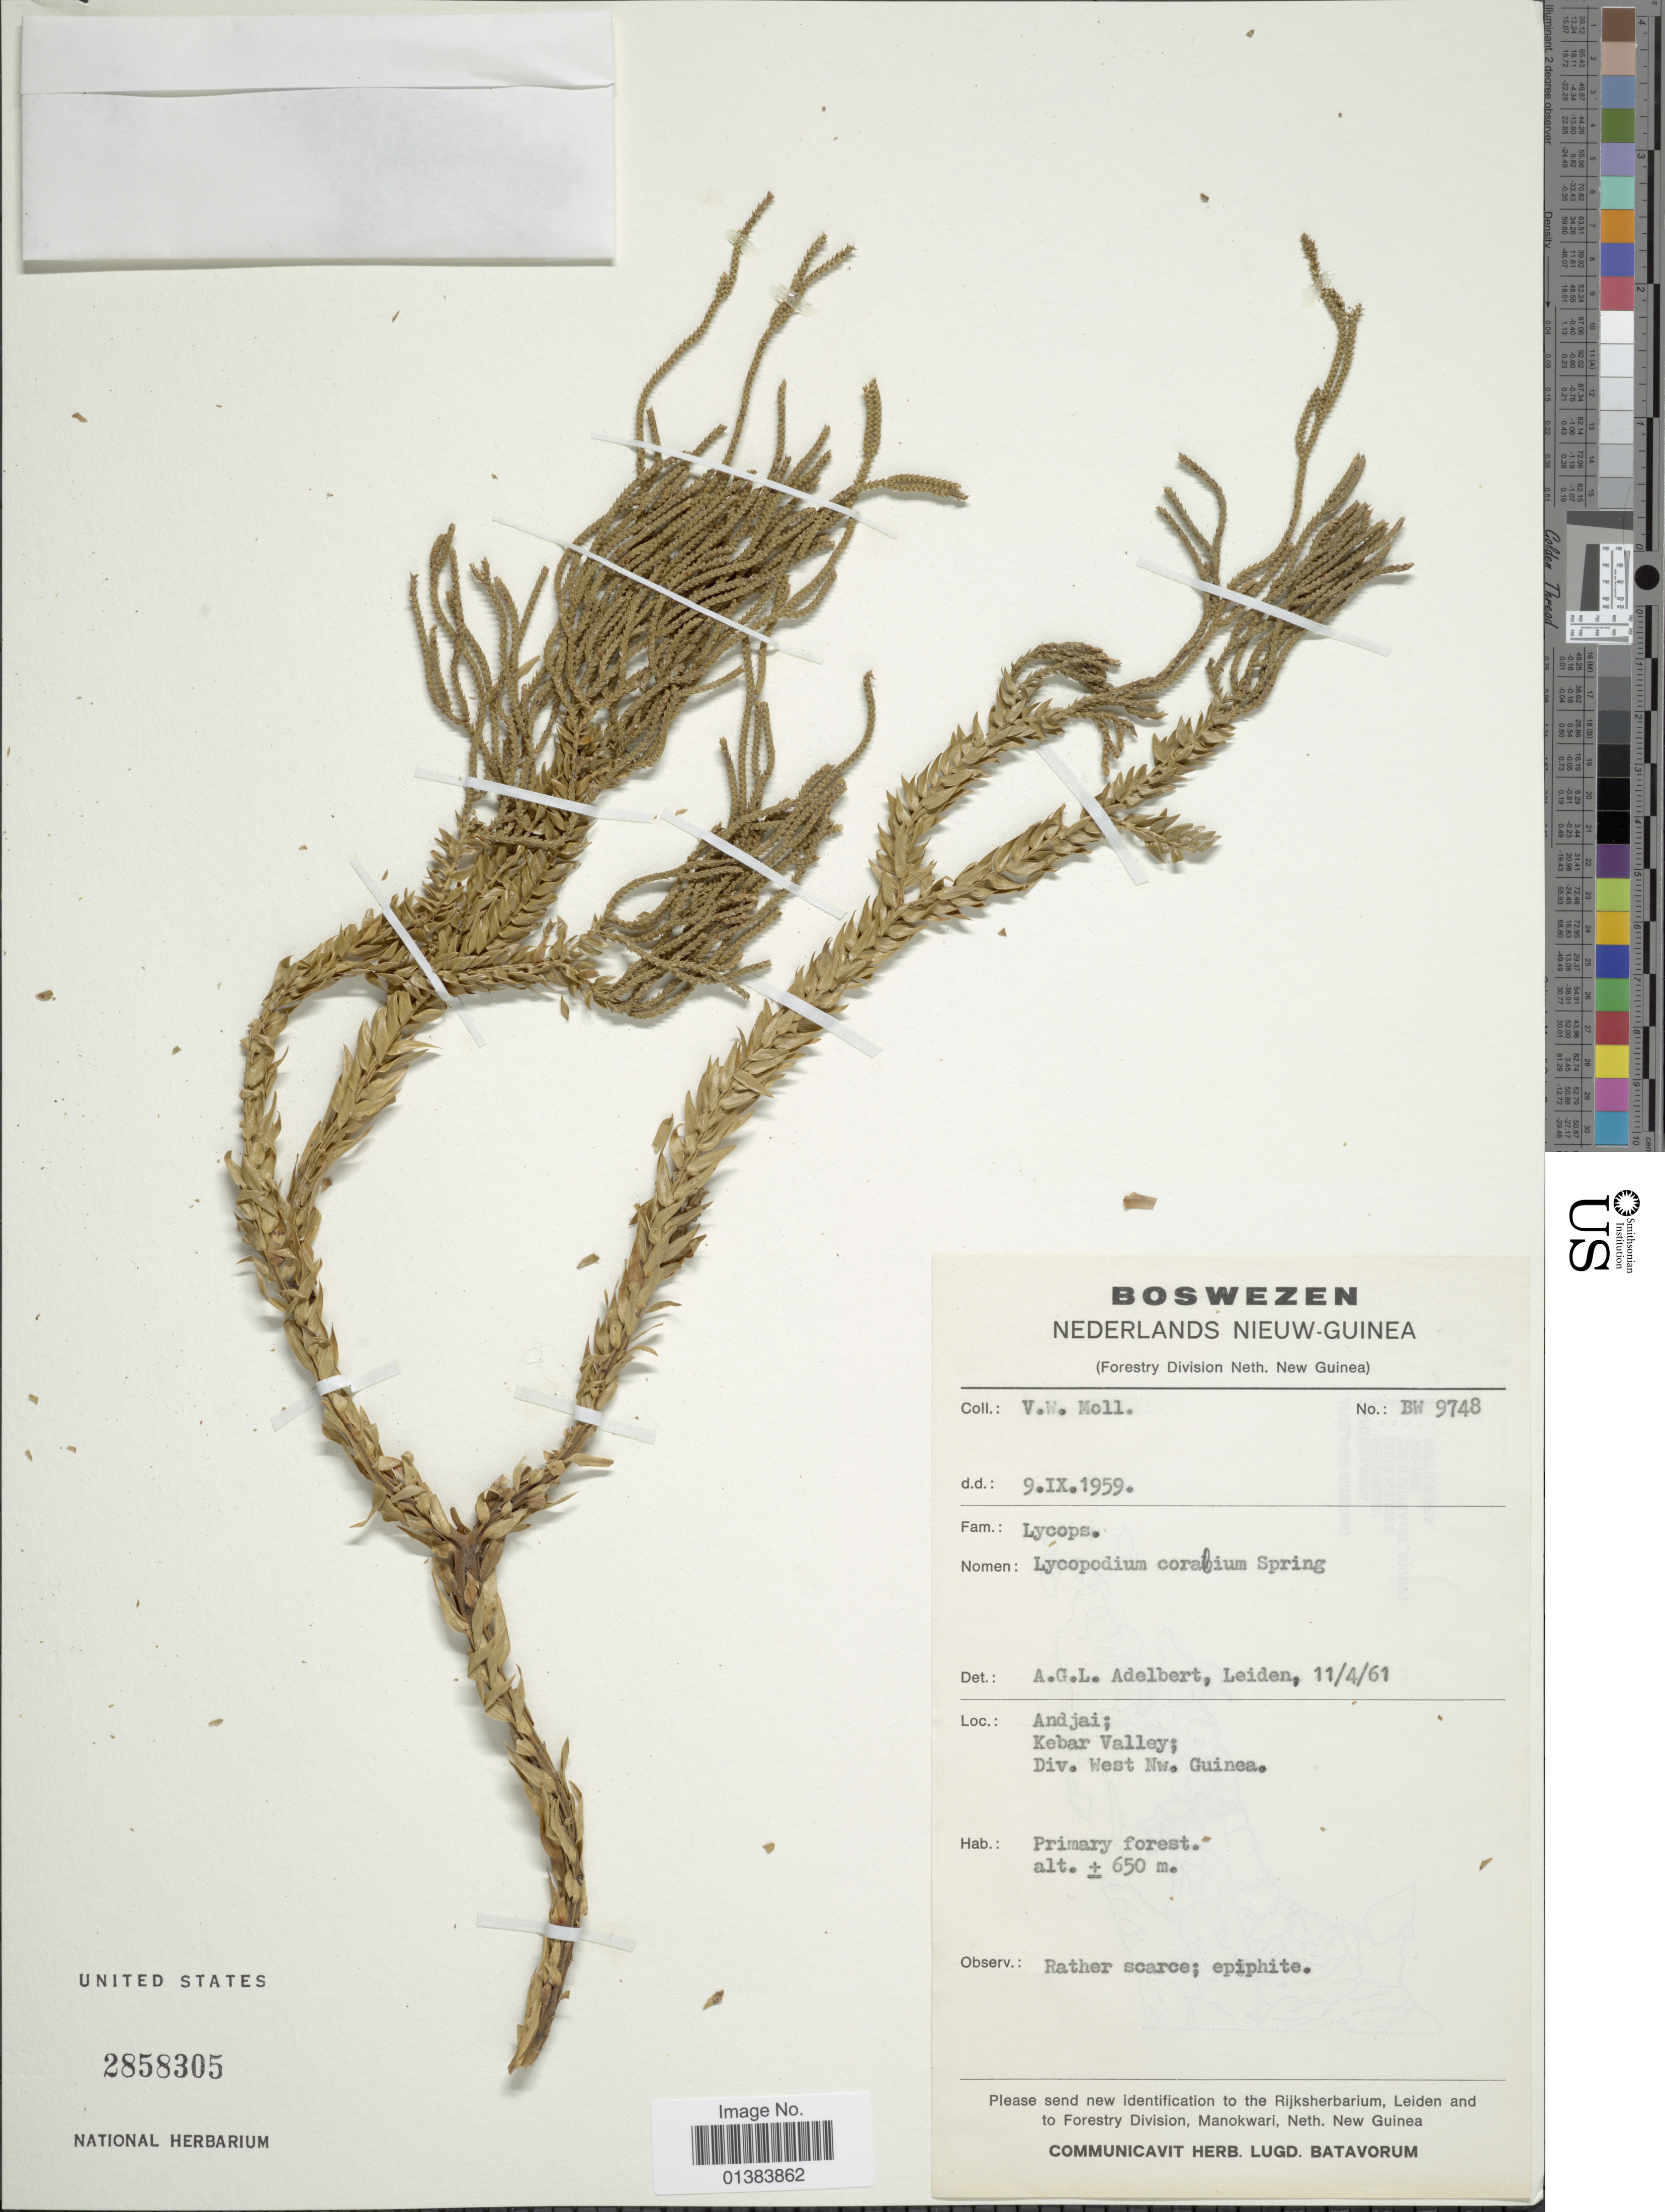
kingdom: Plantae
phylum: Tracheophyta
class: Lycopodiopsida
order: Lycopodiales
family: Lycopodiaceae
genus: Phlegmariurus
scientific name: Phlegmariurus coralium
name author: (Spring) A. R. Field & Bostock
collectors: V.W. Moll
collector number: BW 9748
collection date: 1959-09-09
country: Indonesia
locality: Andjai; Kebar Valley; Div. West Nw. Guinea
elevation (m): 650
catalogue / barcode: US 2858305